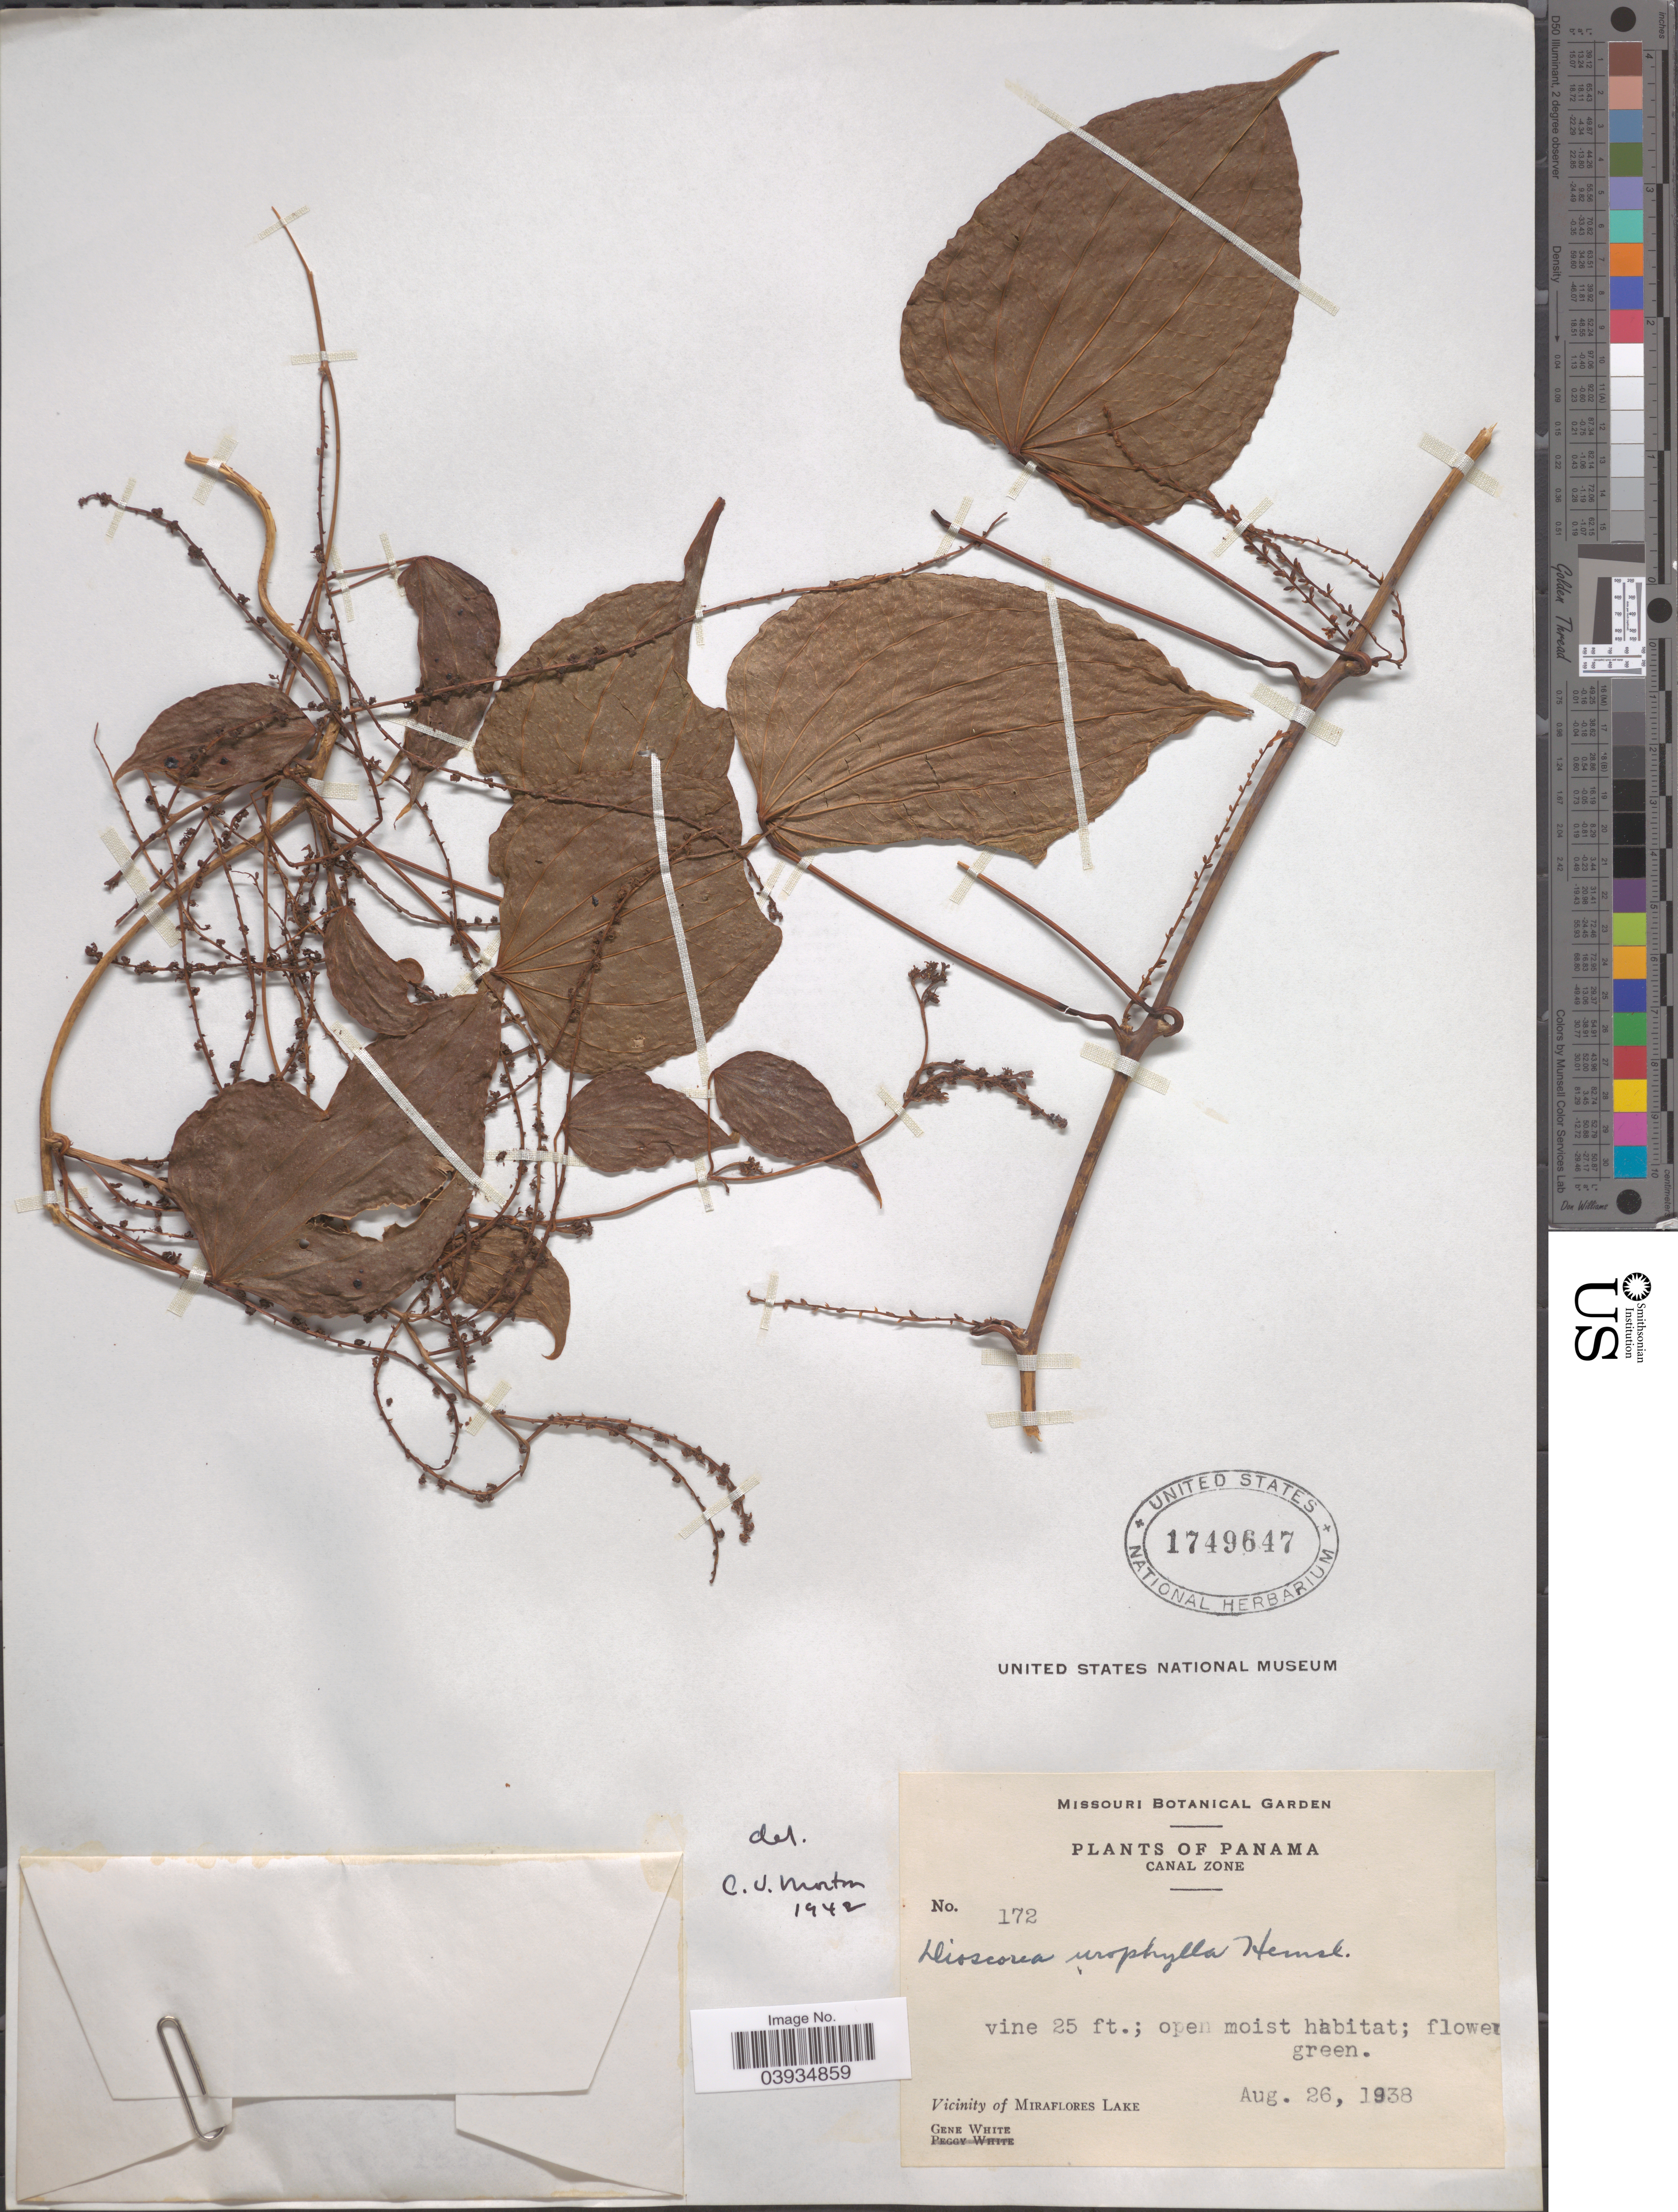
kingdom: Plantae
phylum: Tracheophyta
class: Liliopsida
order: Dioscoreales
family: Dioscoreaceae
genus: Dioscorea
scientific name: Dioscorea urophylla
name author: Hemsl.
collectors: G. White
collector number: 172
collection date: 1938-08-26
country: Panama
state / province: Colón / Panamá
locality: Canal Zone. Vicinity of Miraflores Lake.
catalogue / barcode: US 1749647